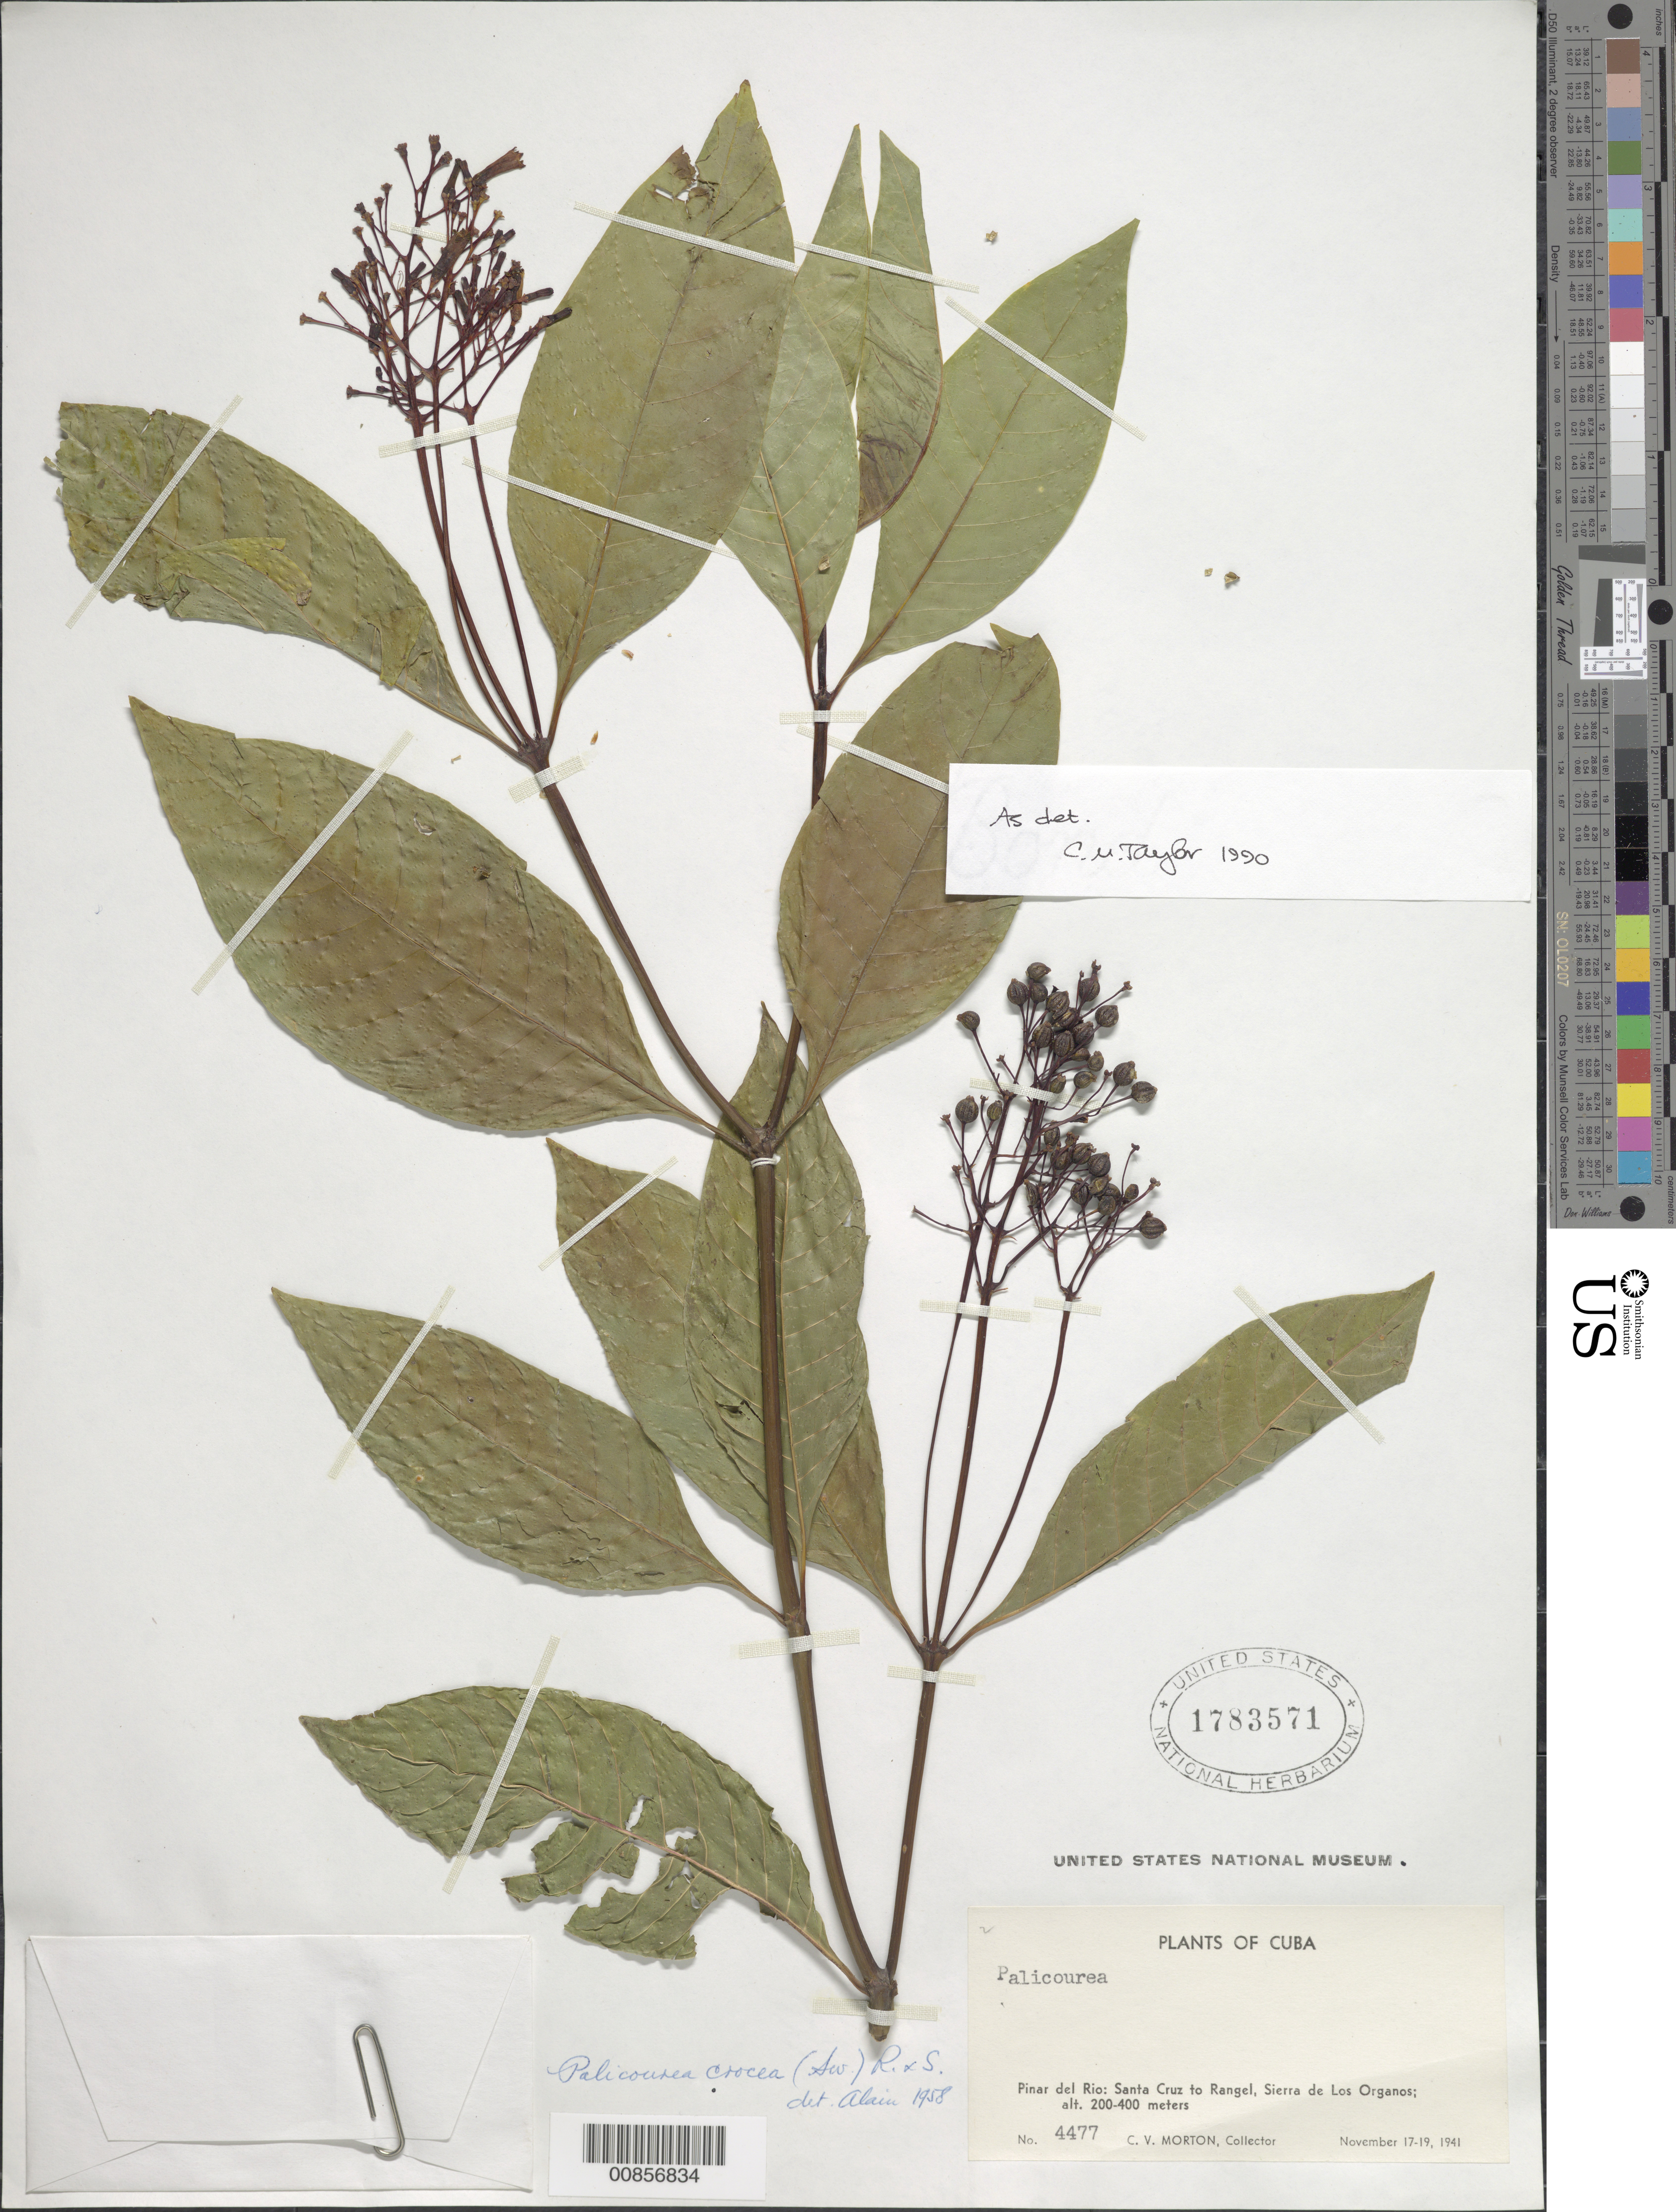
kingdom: Plantae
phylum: Tracheophyta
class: Magnoliopsida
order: Gentianales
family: Rubiaceae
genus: Palicourea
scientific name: Palicourea crocea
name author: (Sw.) Schult.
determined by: Liogier, Alain H.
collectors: C. V. Morton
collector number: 4477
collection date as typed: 17 Nov 1941 to 19 Nov 1941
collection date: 1941-11-17/1941-11-19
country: Cuba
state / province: Pinar del Río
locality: Santa Cruz to Rangel, Sierra de Los Organos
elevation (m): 200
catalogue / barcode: US 1783571